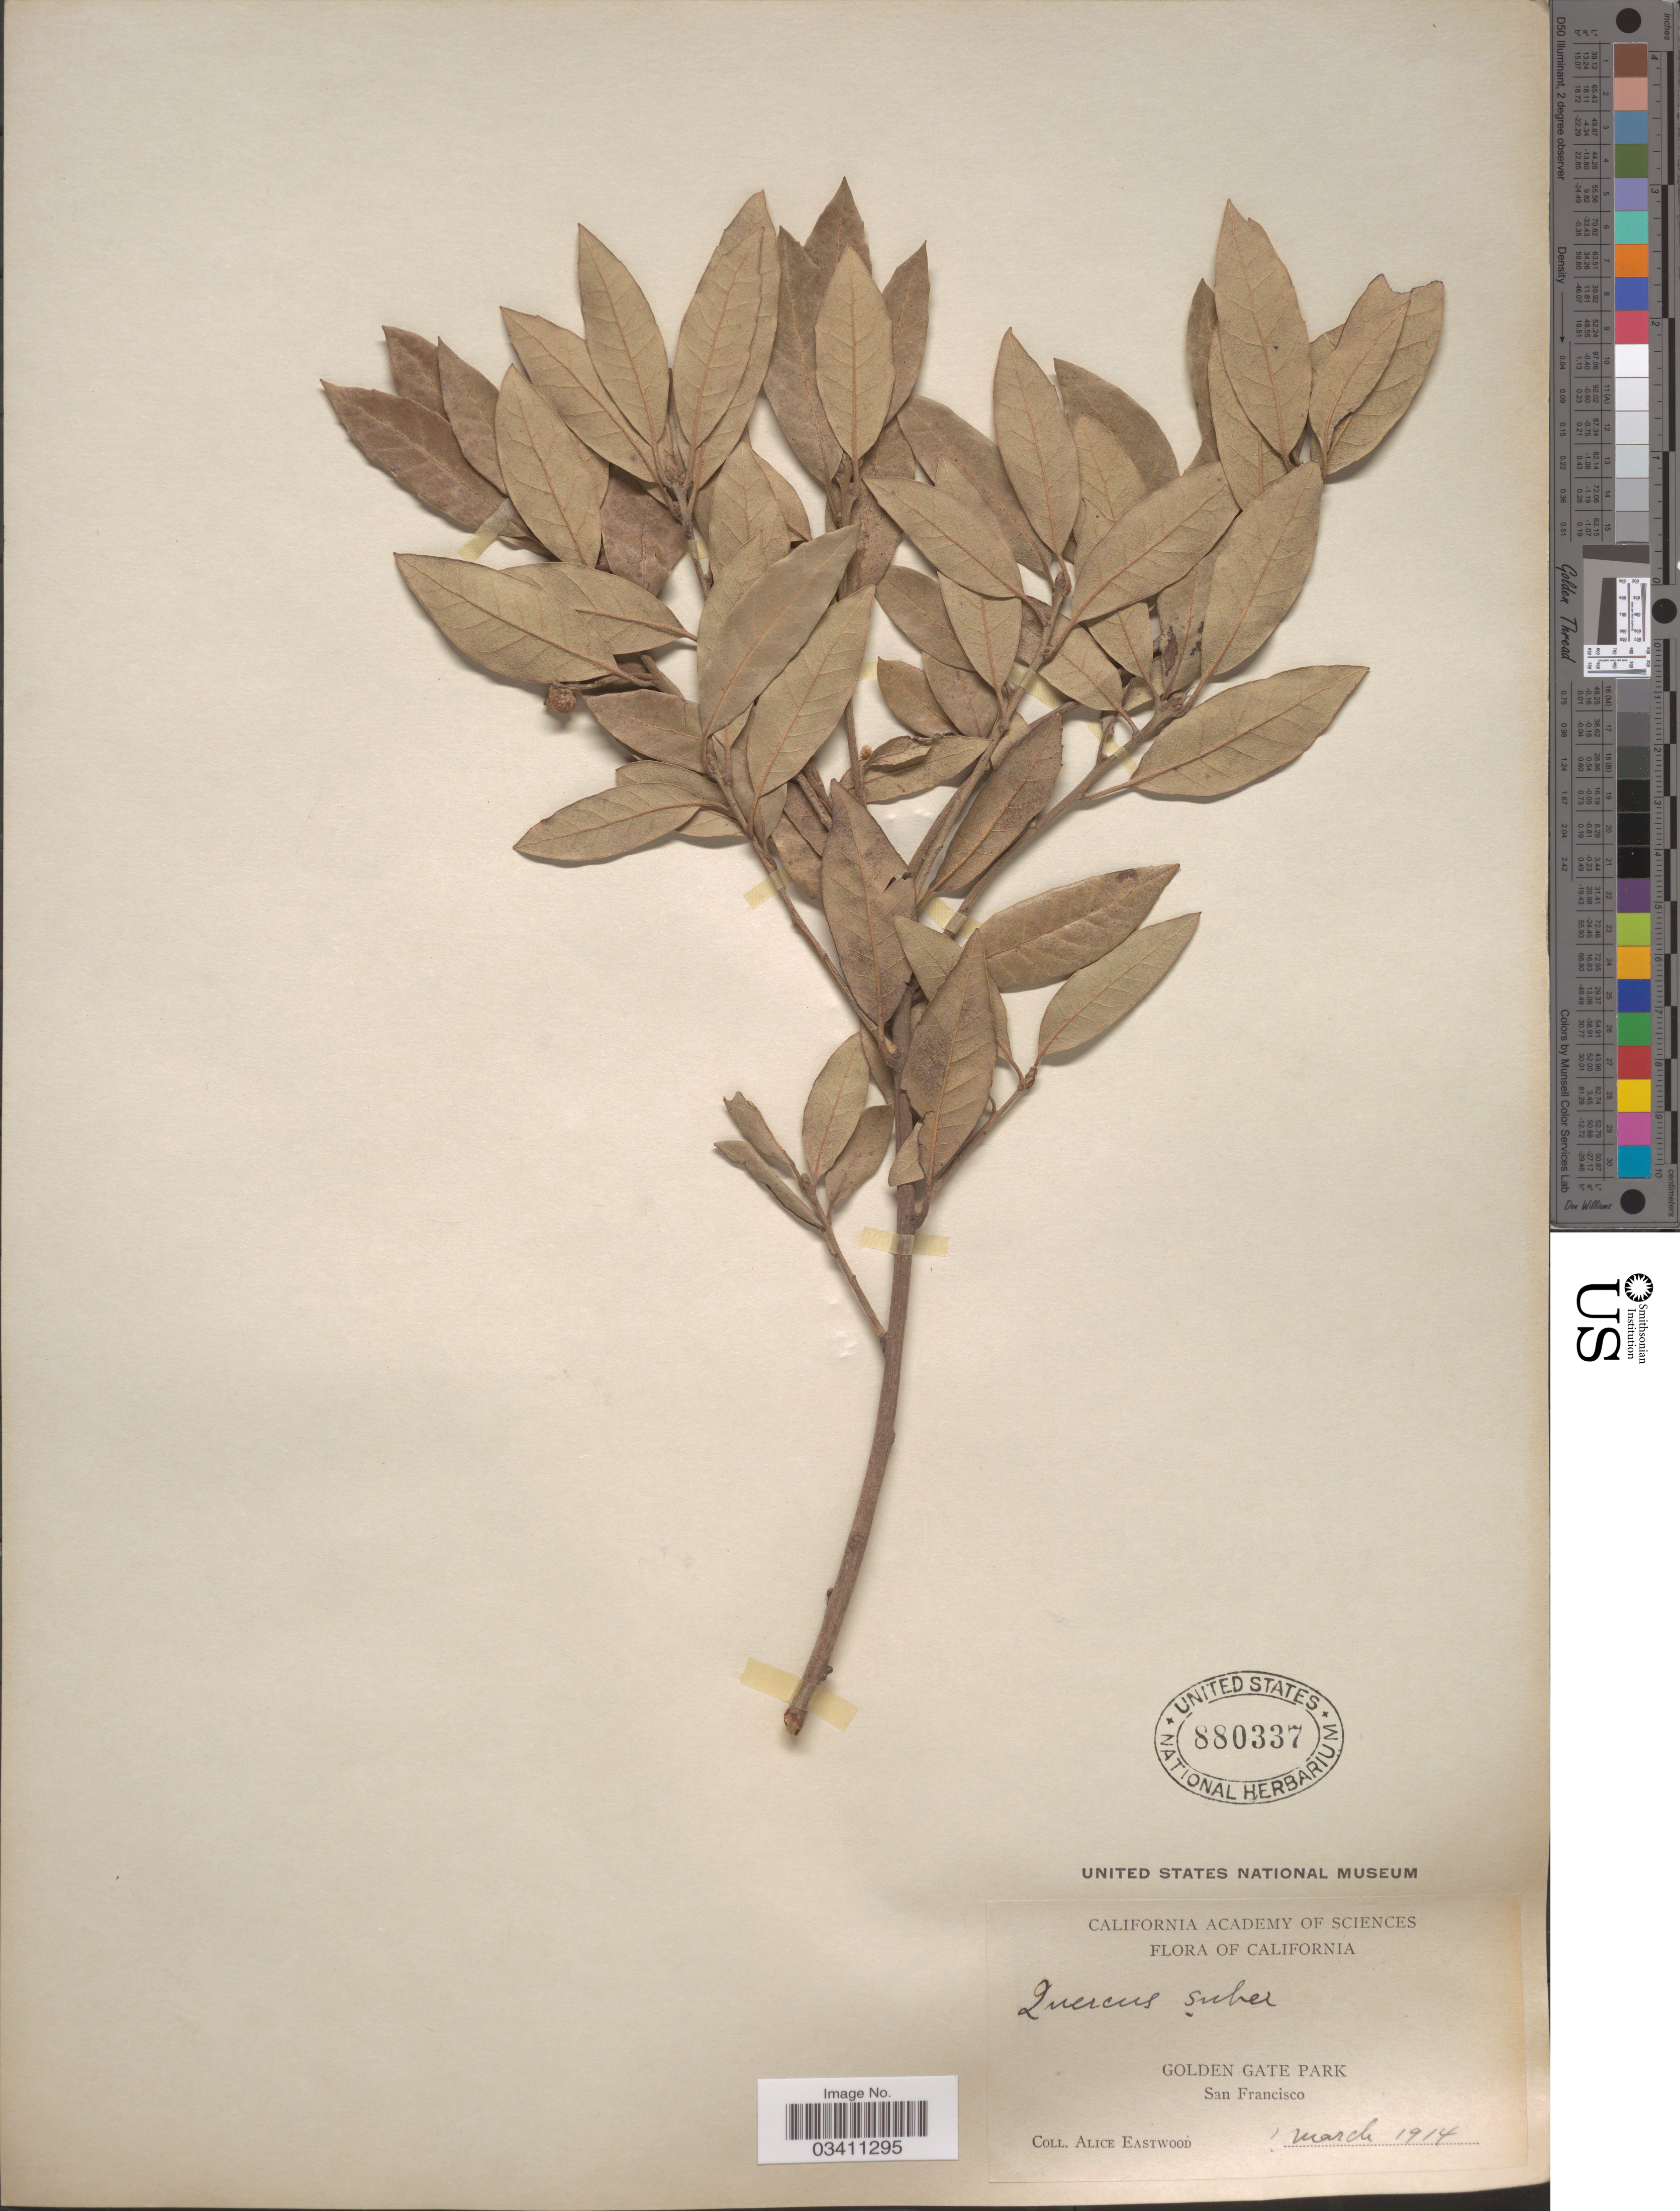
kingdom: Plantae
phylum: Tracheophyta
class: Magnoliopsida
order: Fagales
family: Fagaceae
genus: Quercus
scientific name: Quercus suber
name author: L.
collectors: A. Eastwood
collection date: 1914-03-02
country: United States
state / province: California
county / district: San Francisco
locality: Golden Gate Park. San Francisco.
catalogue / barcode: US 880337